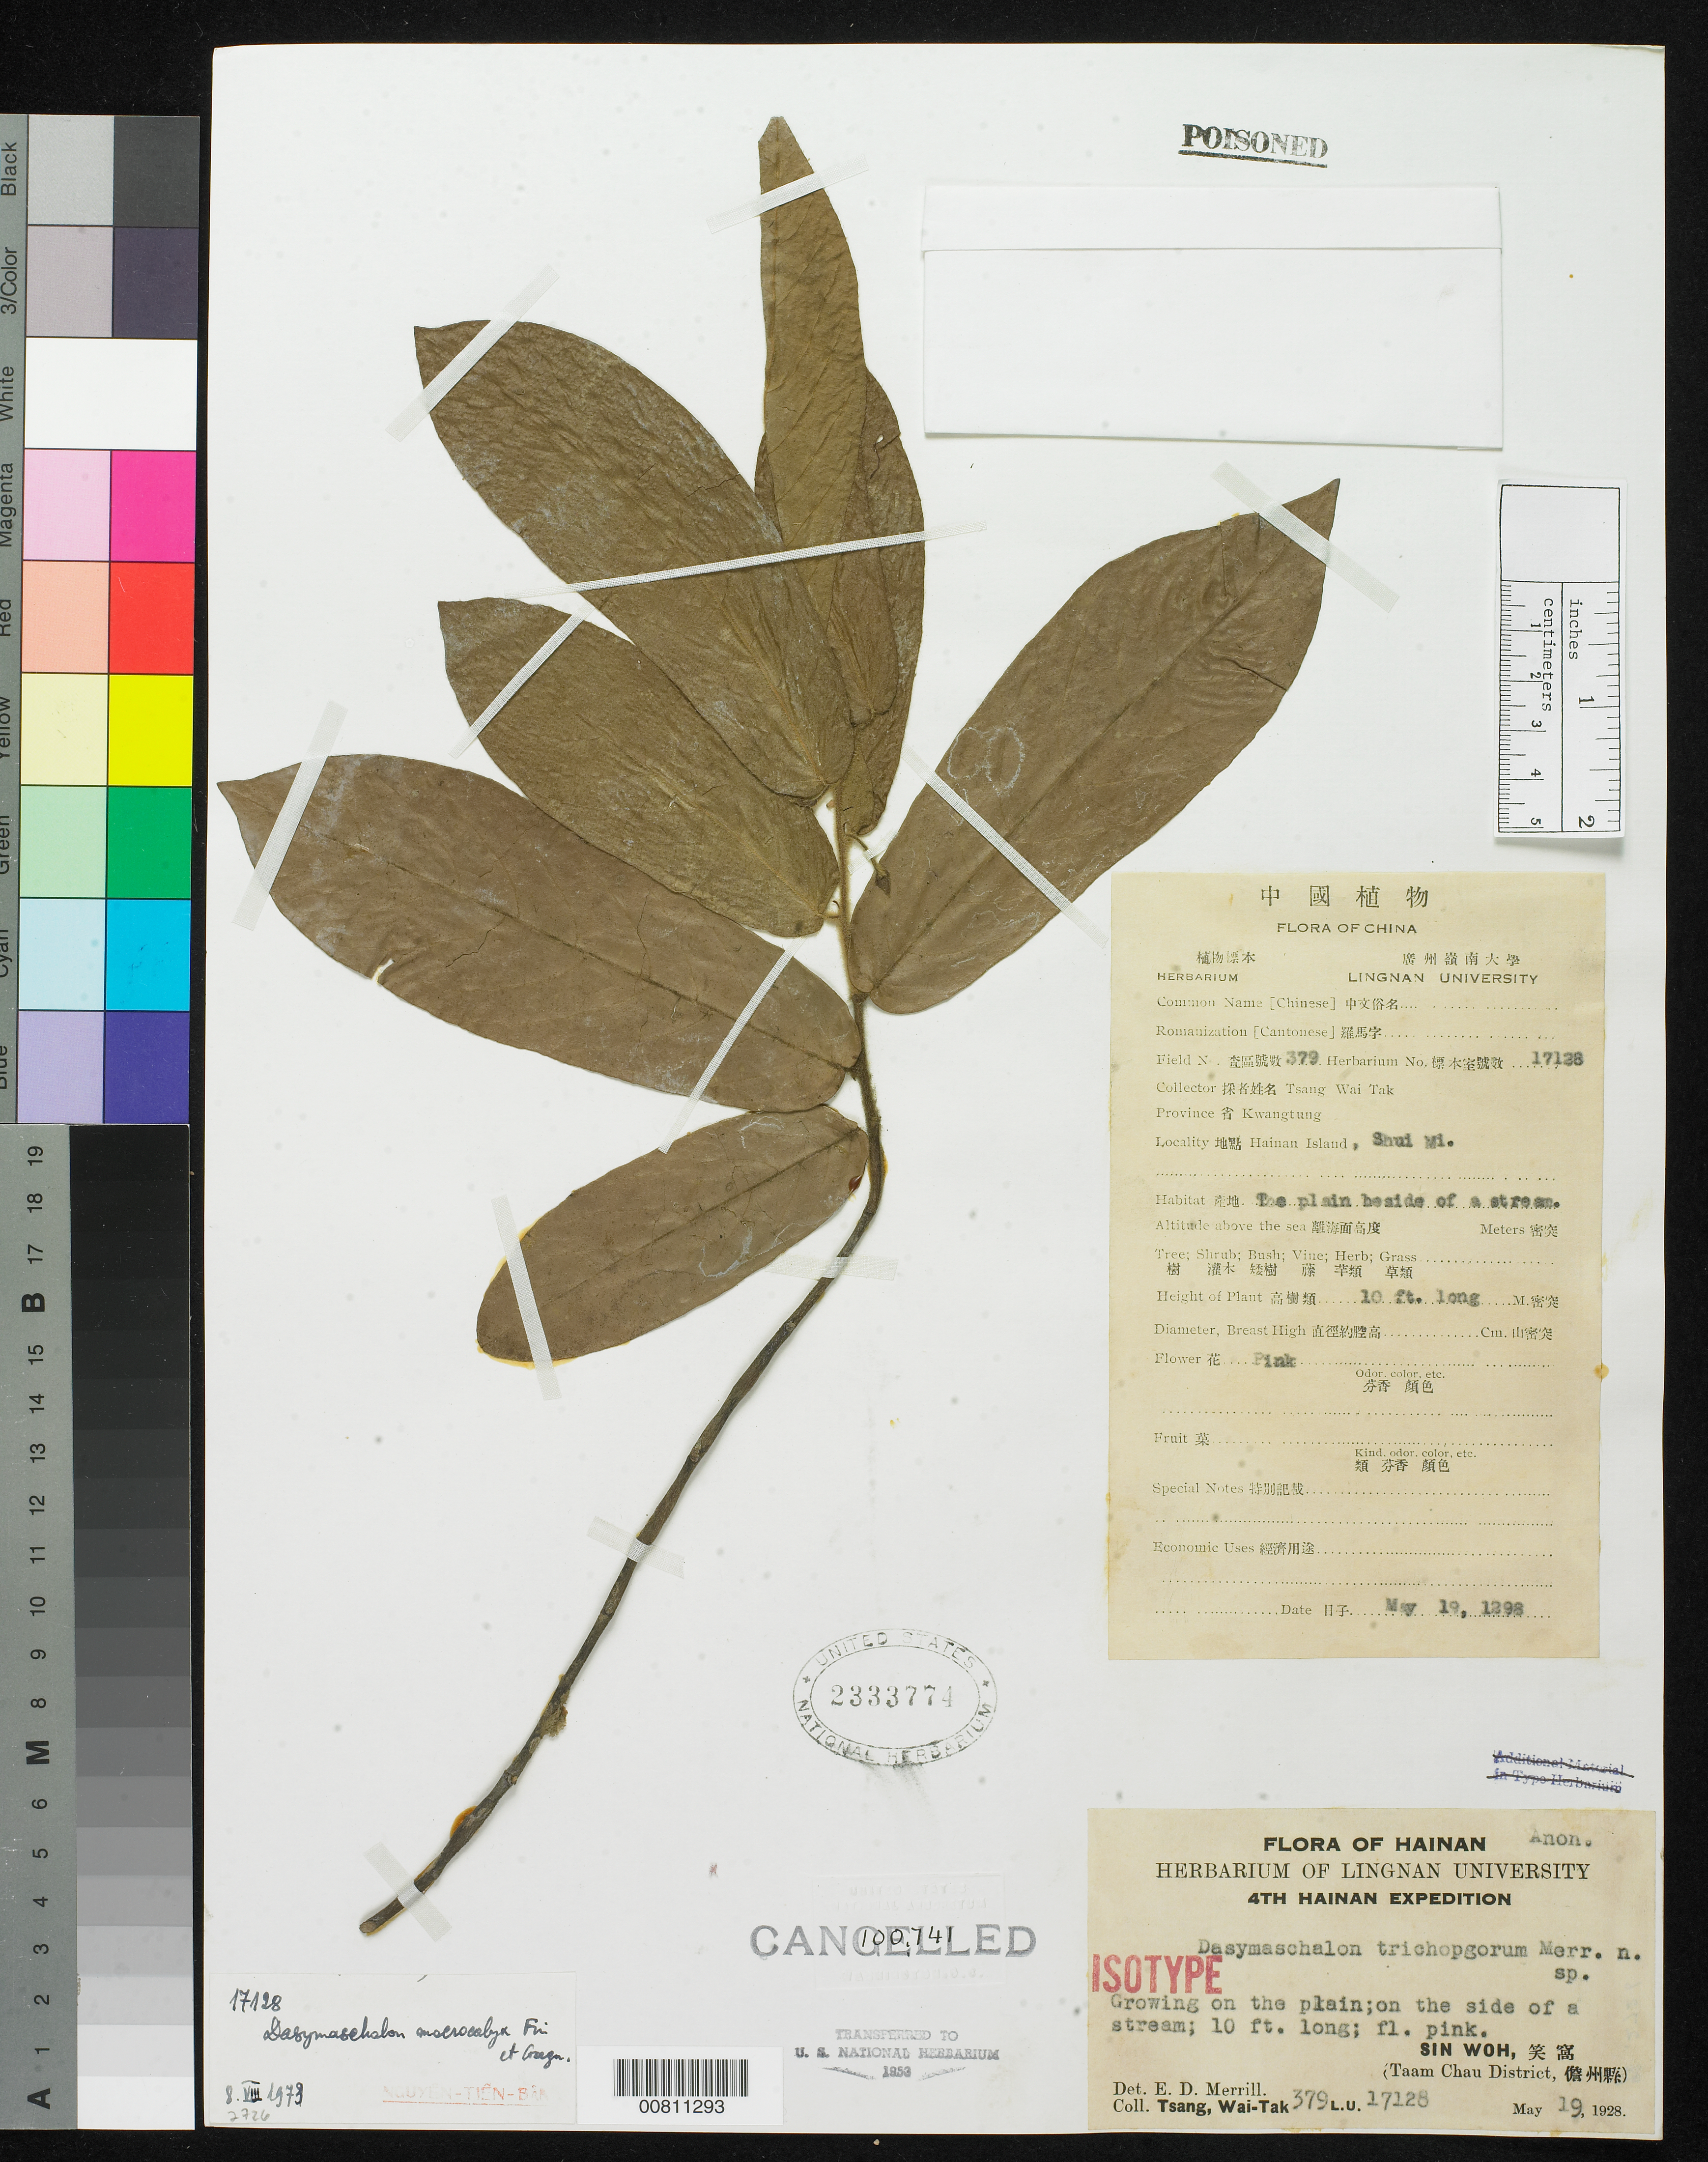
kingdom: Plantae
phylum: Tracheophyta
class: Magnoliopsida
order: Magnoliales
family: Annonaceae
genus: Dasymaschalon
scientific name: Dasymaschalon trichophorum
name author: Merr.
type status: Isotype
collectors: W. T. Tsang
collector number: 17128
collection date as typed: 19 May 1928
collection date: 1928-05-19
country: China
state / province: Guangdong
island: Hainan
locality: Tsam Chau district.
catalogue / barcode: US 2333774